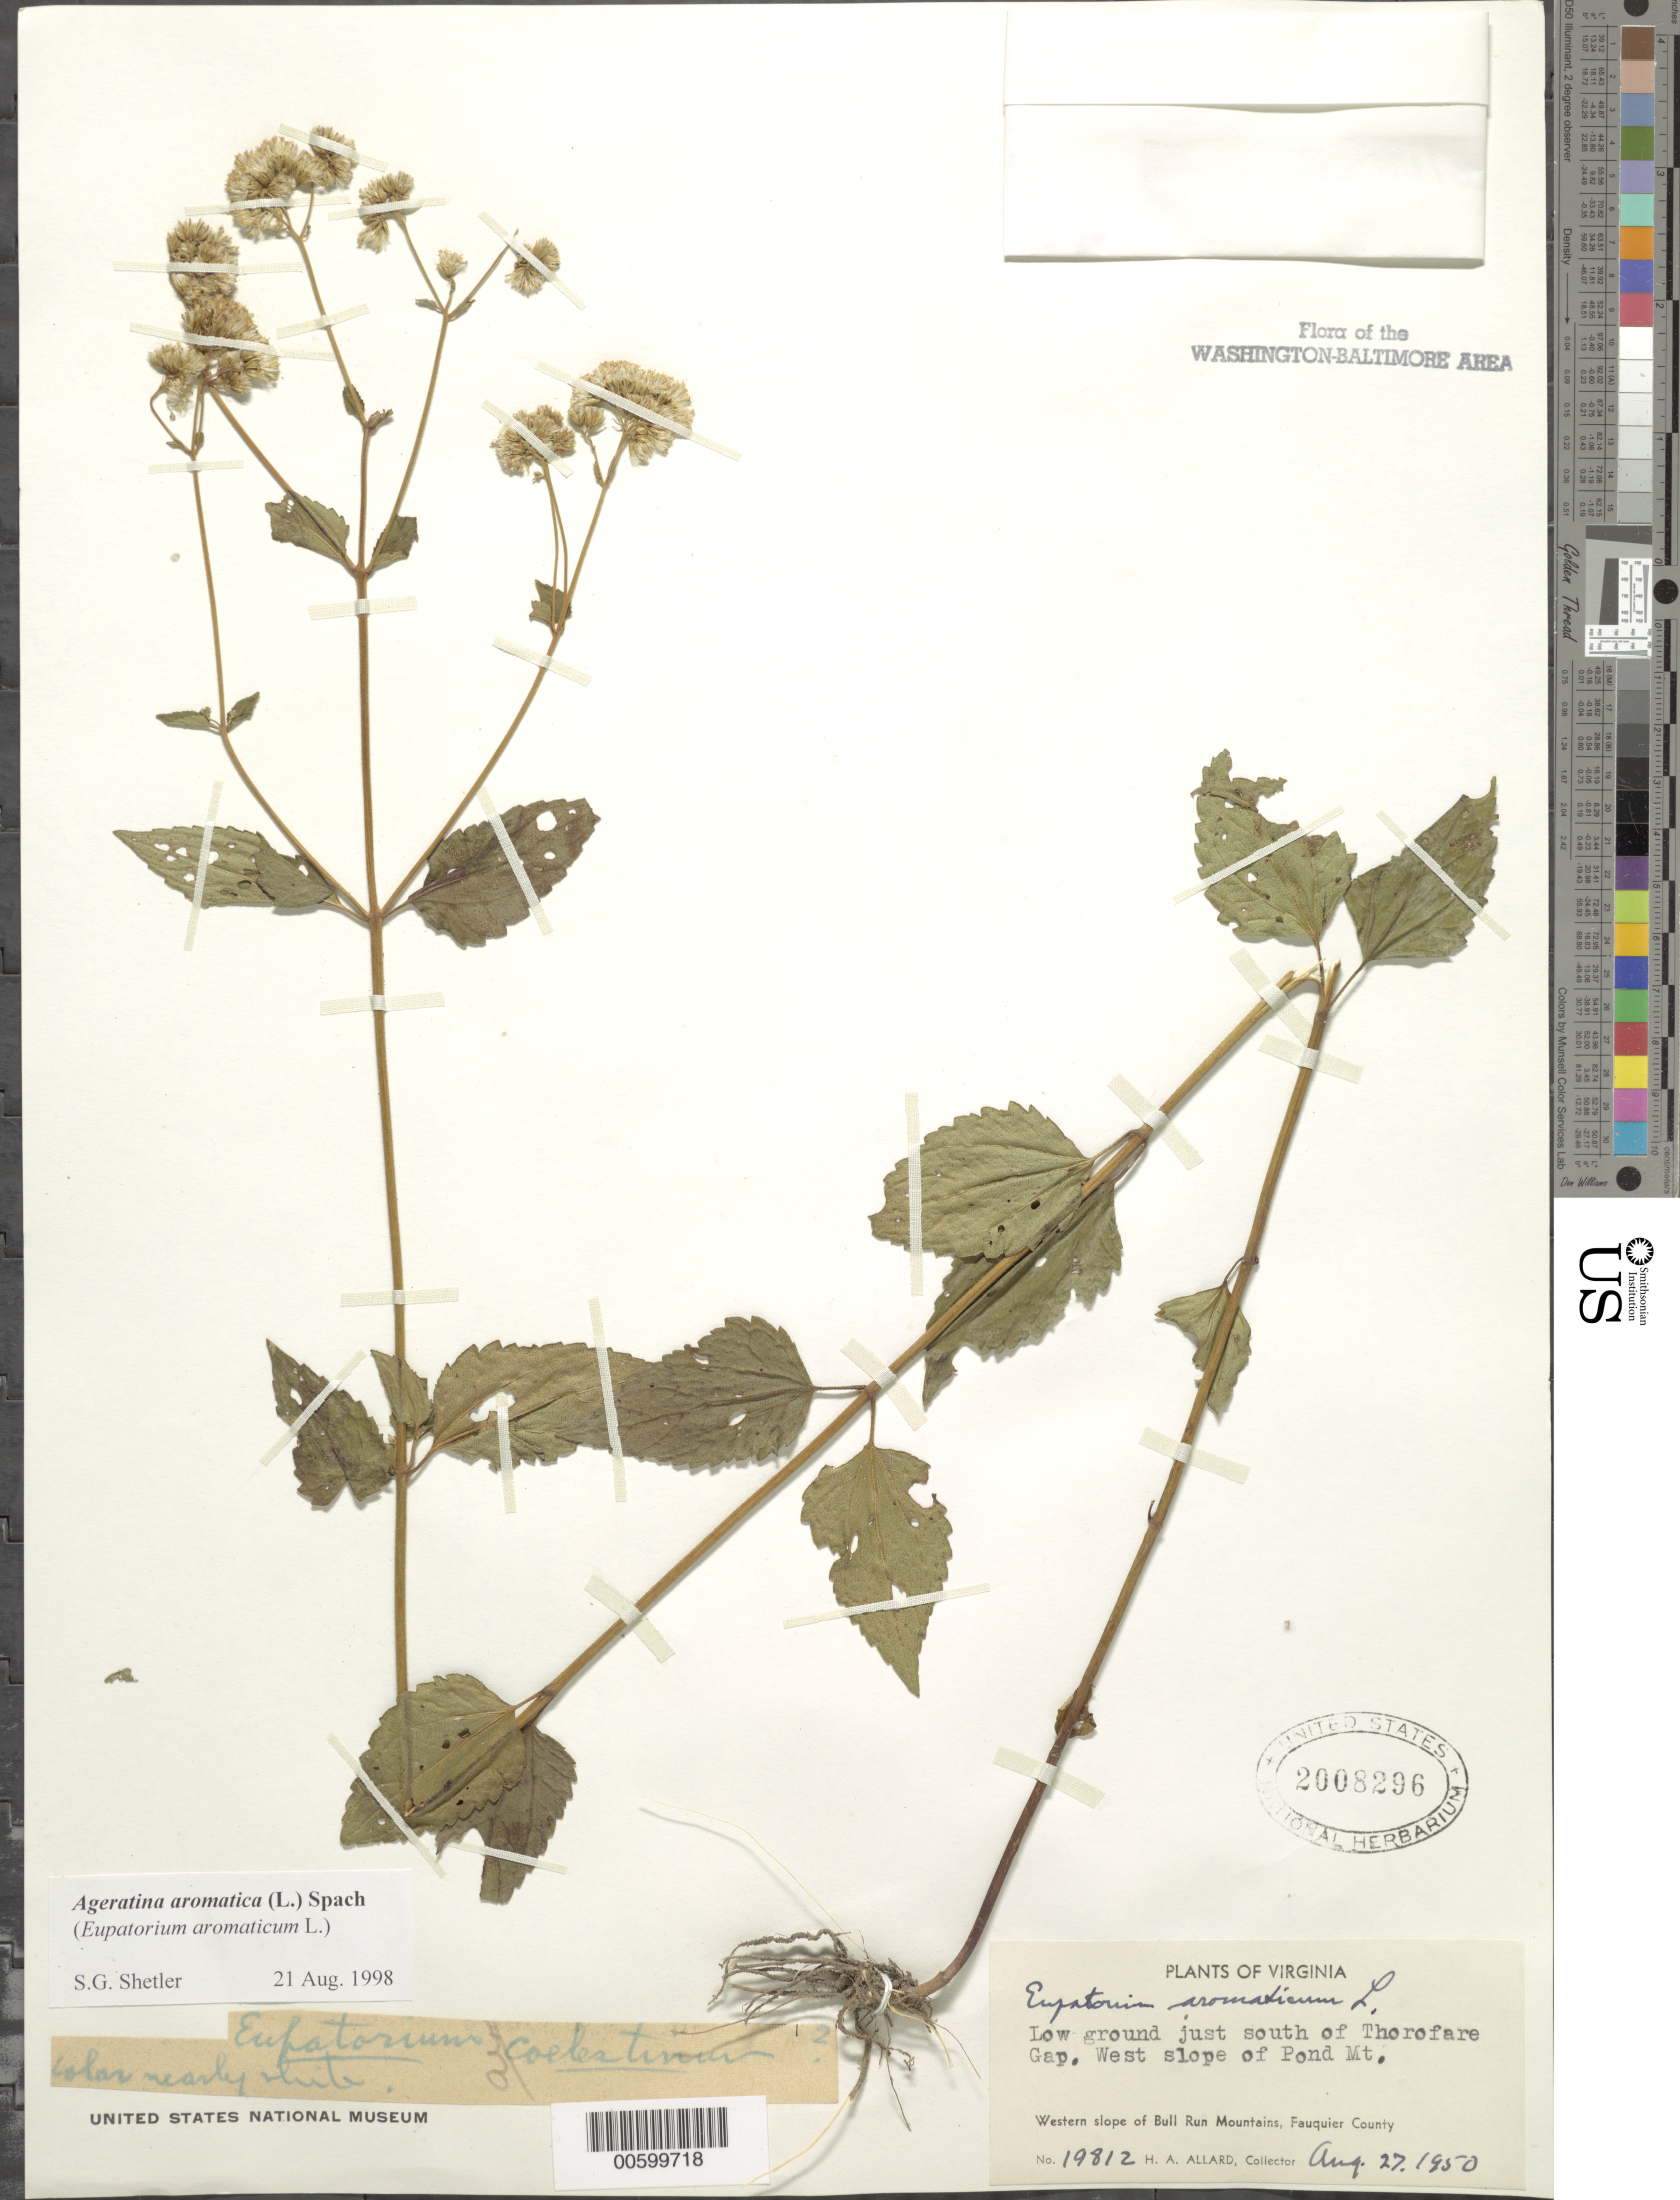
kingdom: Plantae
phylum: Tracheophyta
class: Magnoliopsida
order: Asterales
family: Asteraceae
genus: Ageratina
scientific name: Ageratina aromatica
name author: (L.) Spach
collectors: H. A. Allard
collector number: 19812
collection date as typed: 27 Aug 1950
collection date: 1950-08-27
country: United States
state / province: Virginia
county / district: Fauquier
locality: Western slope of bull run mountains, s of thorofare gap. w slope of pond mt.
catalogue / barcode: US 2008296